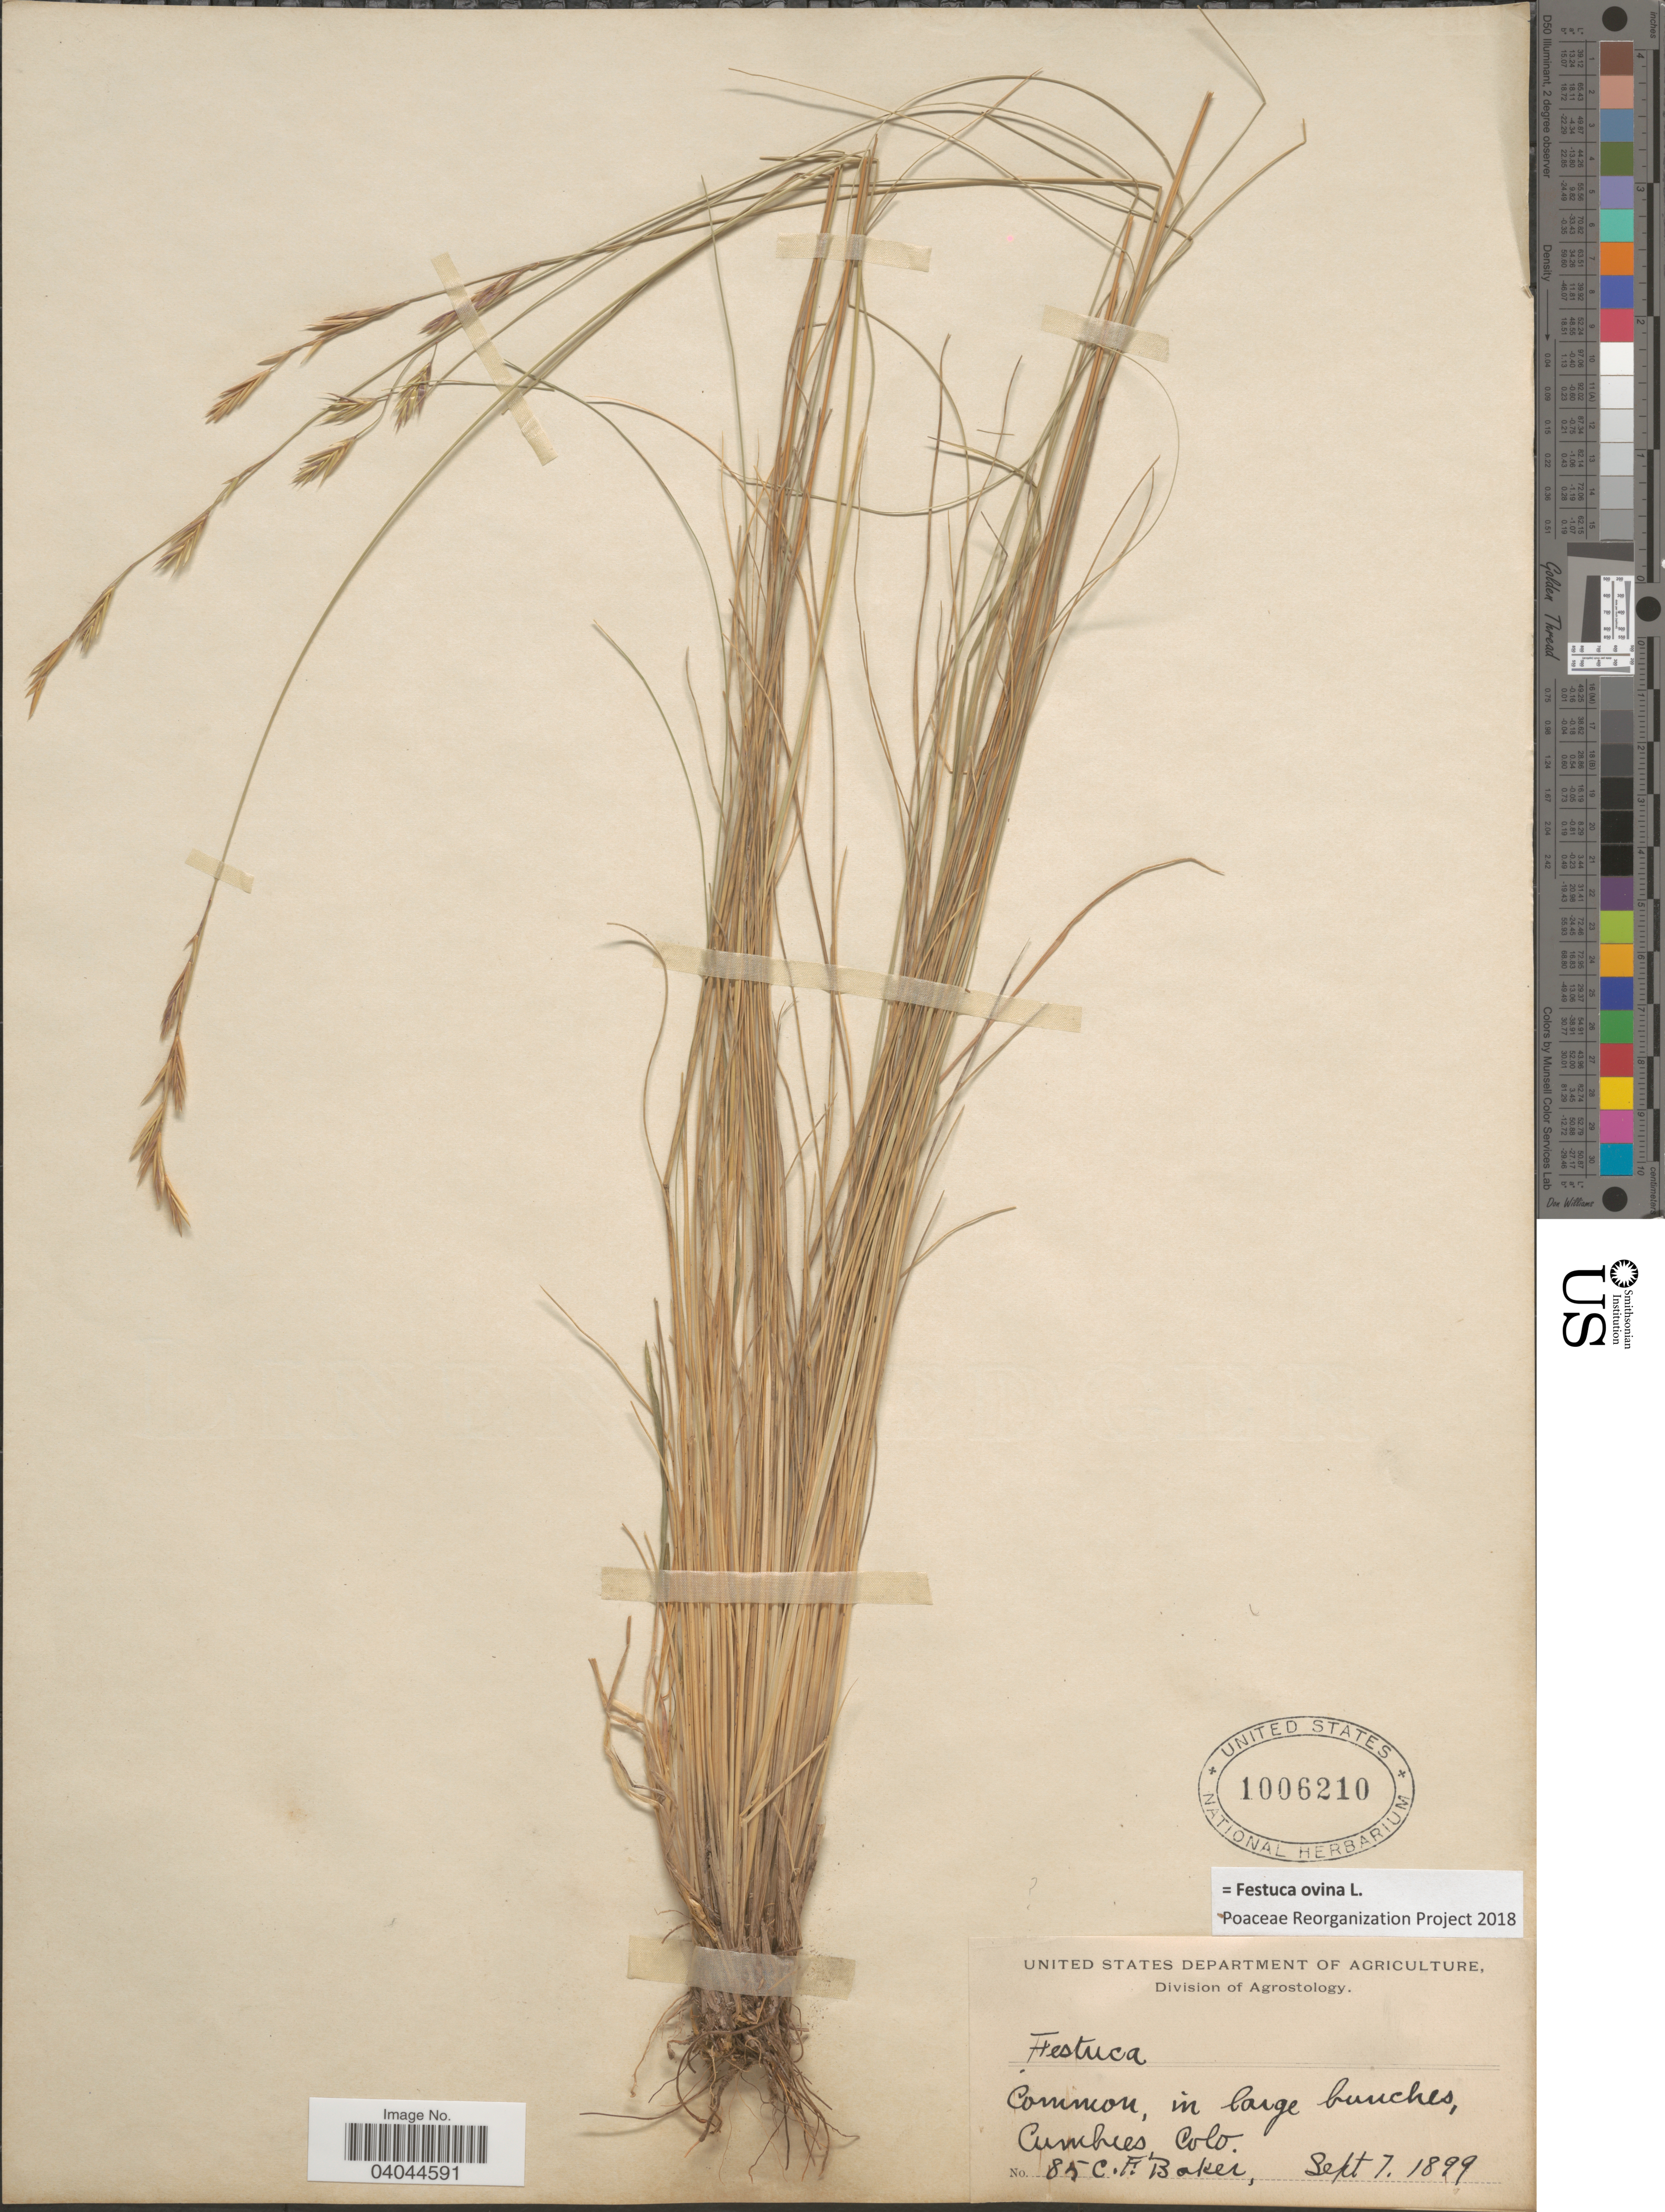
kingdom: Plantae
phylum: Tracheophyta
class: Liliopsida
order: Poales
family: Poaceae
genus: Festuca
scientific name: Festuca ovina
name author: L.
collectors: C. F. Baker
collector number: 85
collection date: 1899-09-07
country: United States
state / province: Colorado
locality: Cumbres.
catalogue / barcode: US 1006210